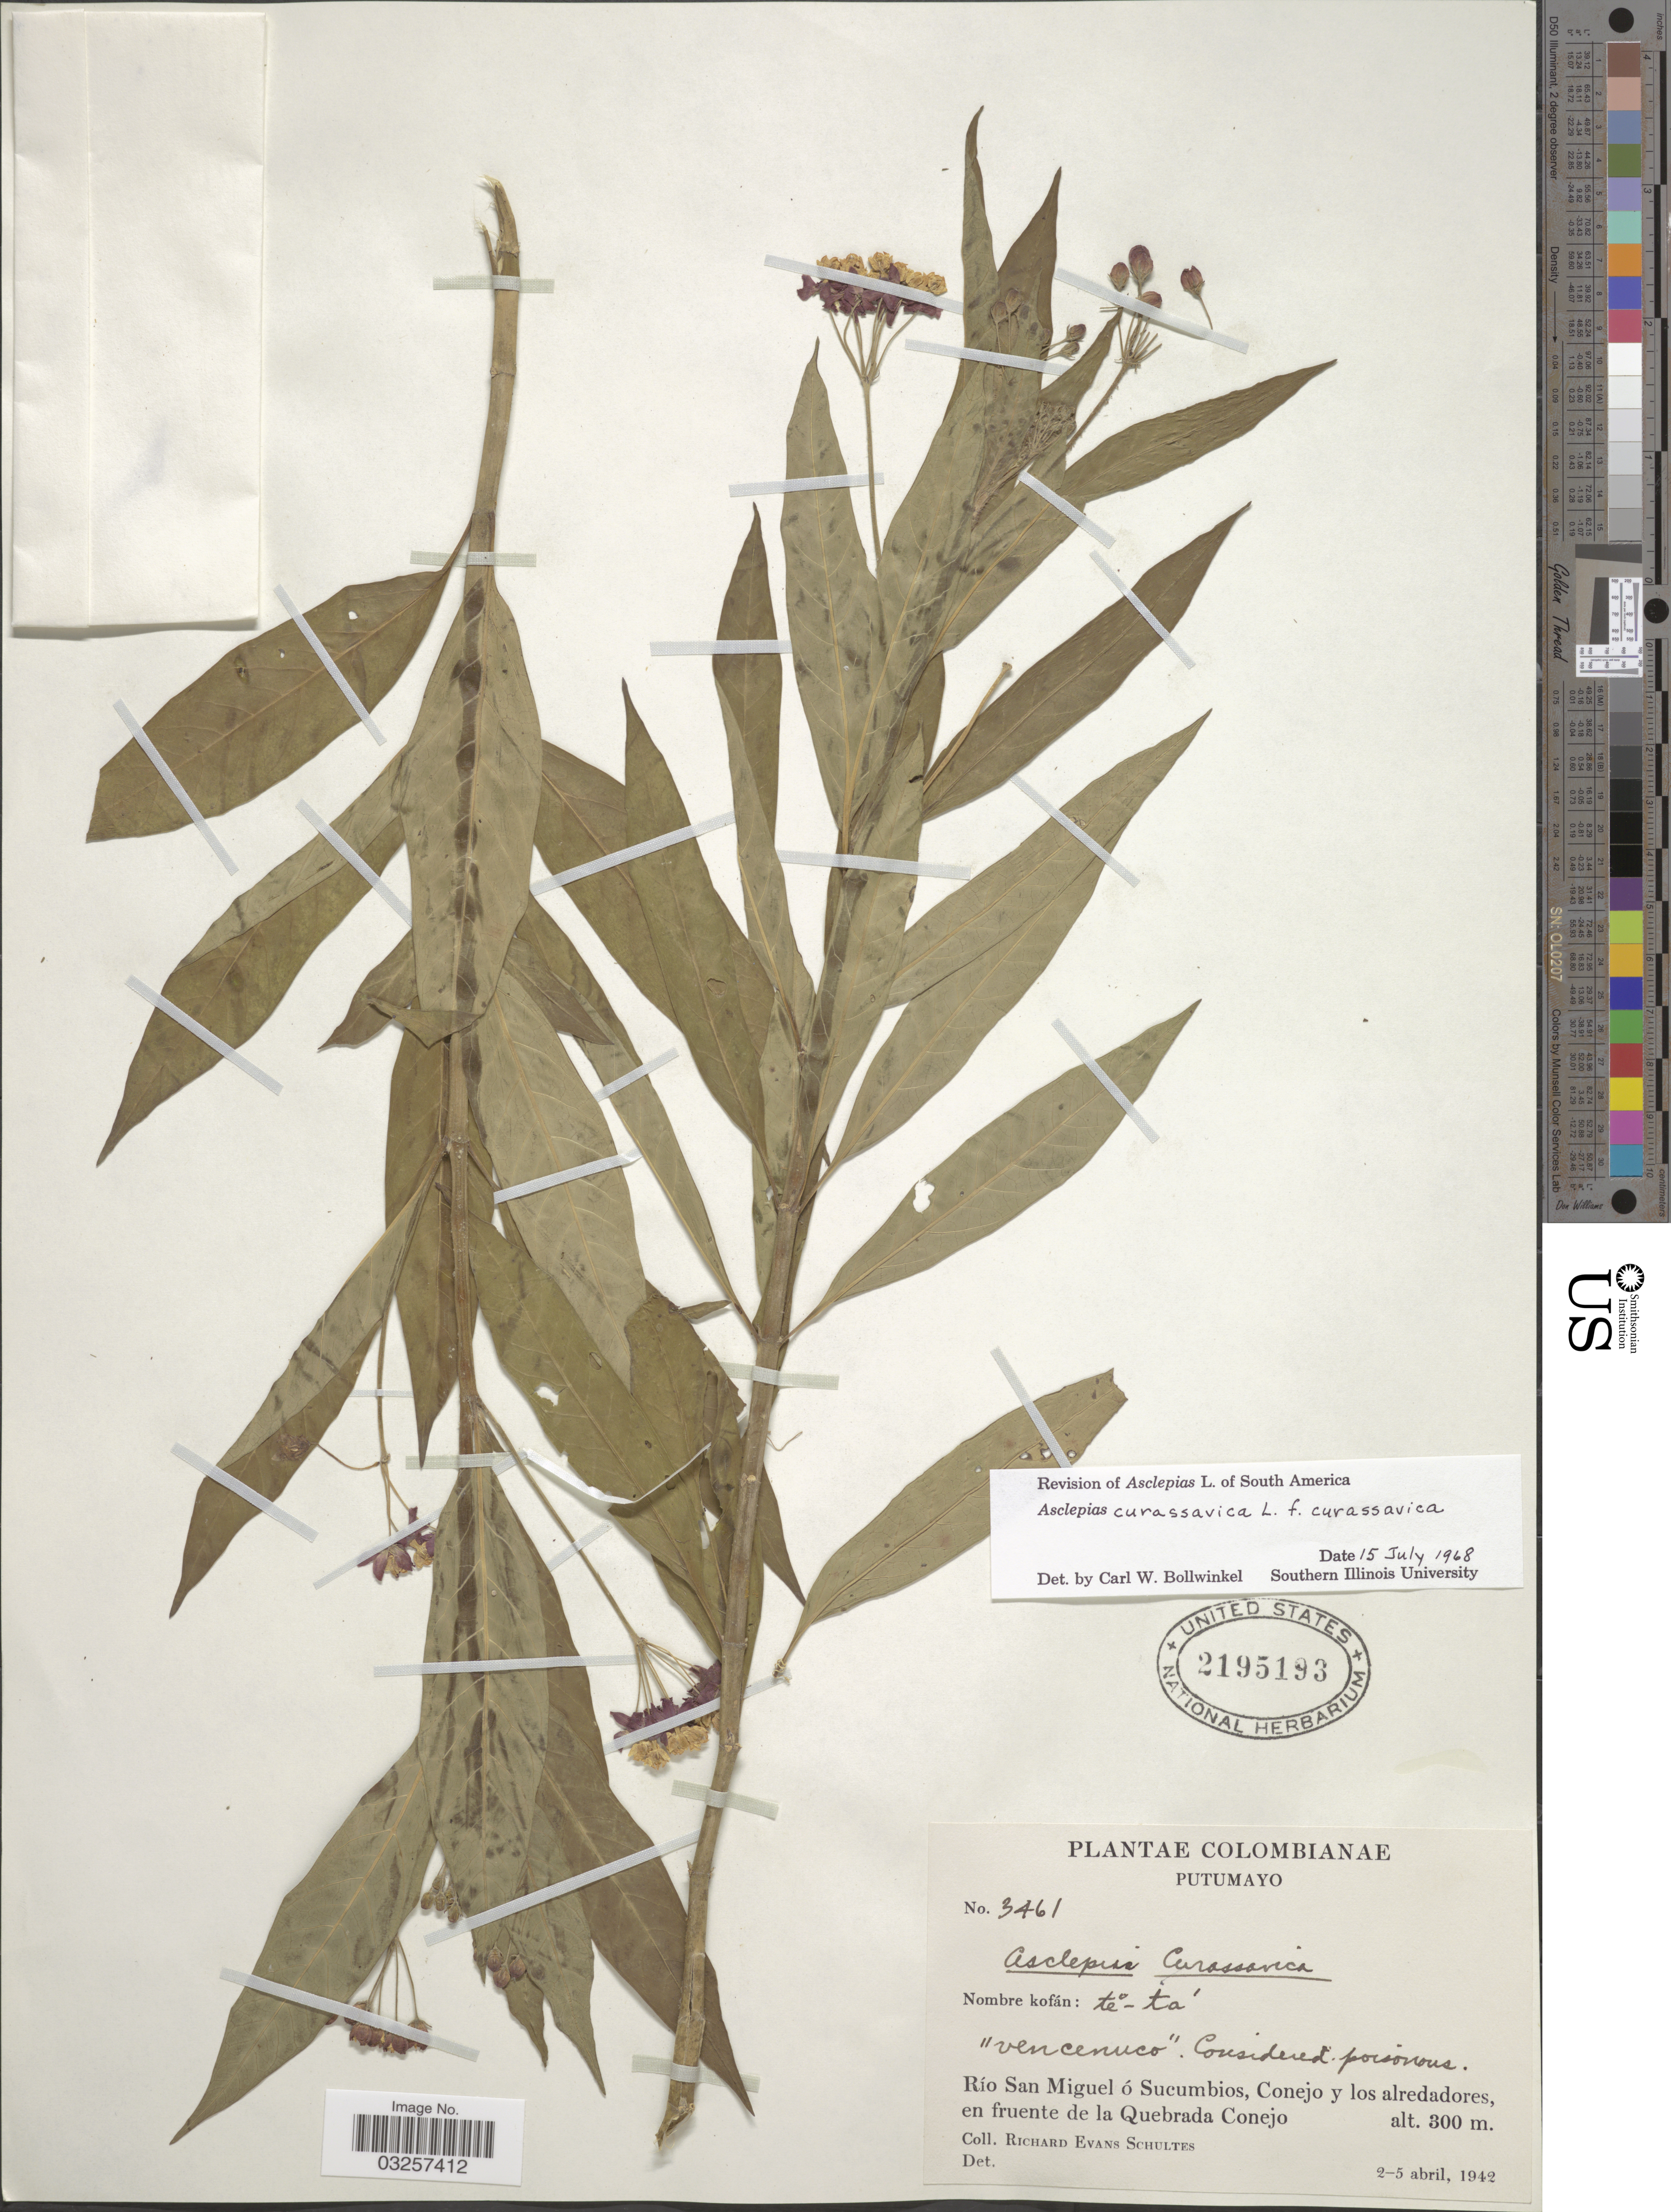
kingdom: Plantae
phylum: Tracheophyta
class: Magnoliopsida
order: Gentianales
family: Apocynaceae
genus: Asclepias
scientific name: Asclepias curassavica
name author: L.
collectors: R. E. Schultes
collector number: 3461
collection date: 1942-04-02/1942-04-05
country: Colombia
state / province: Putumayo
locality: Río San Miguel ó Sucumbios, Conejo y los alredadores, en fruente de la Quebrada Conejo.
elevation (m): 300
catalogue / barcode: US 2195193